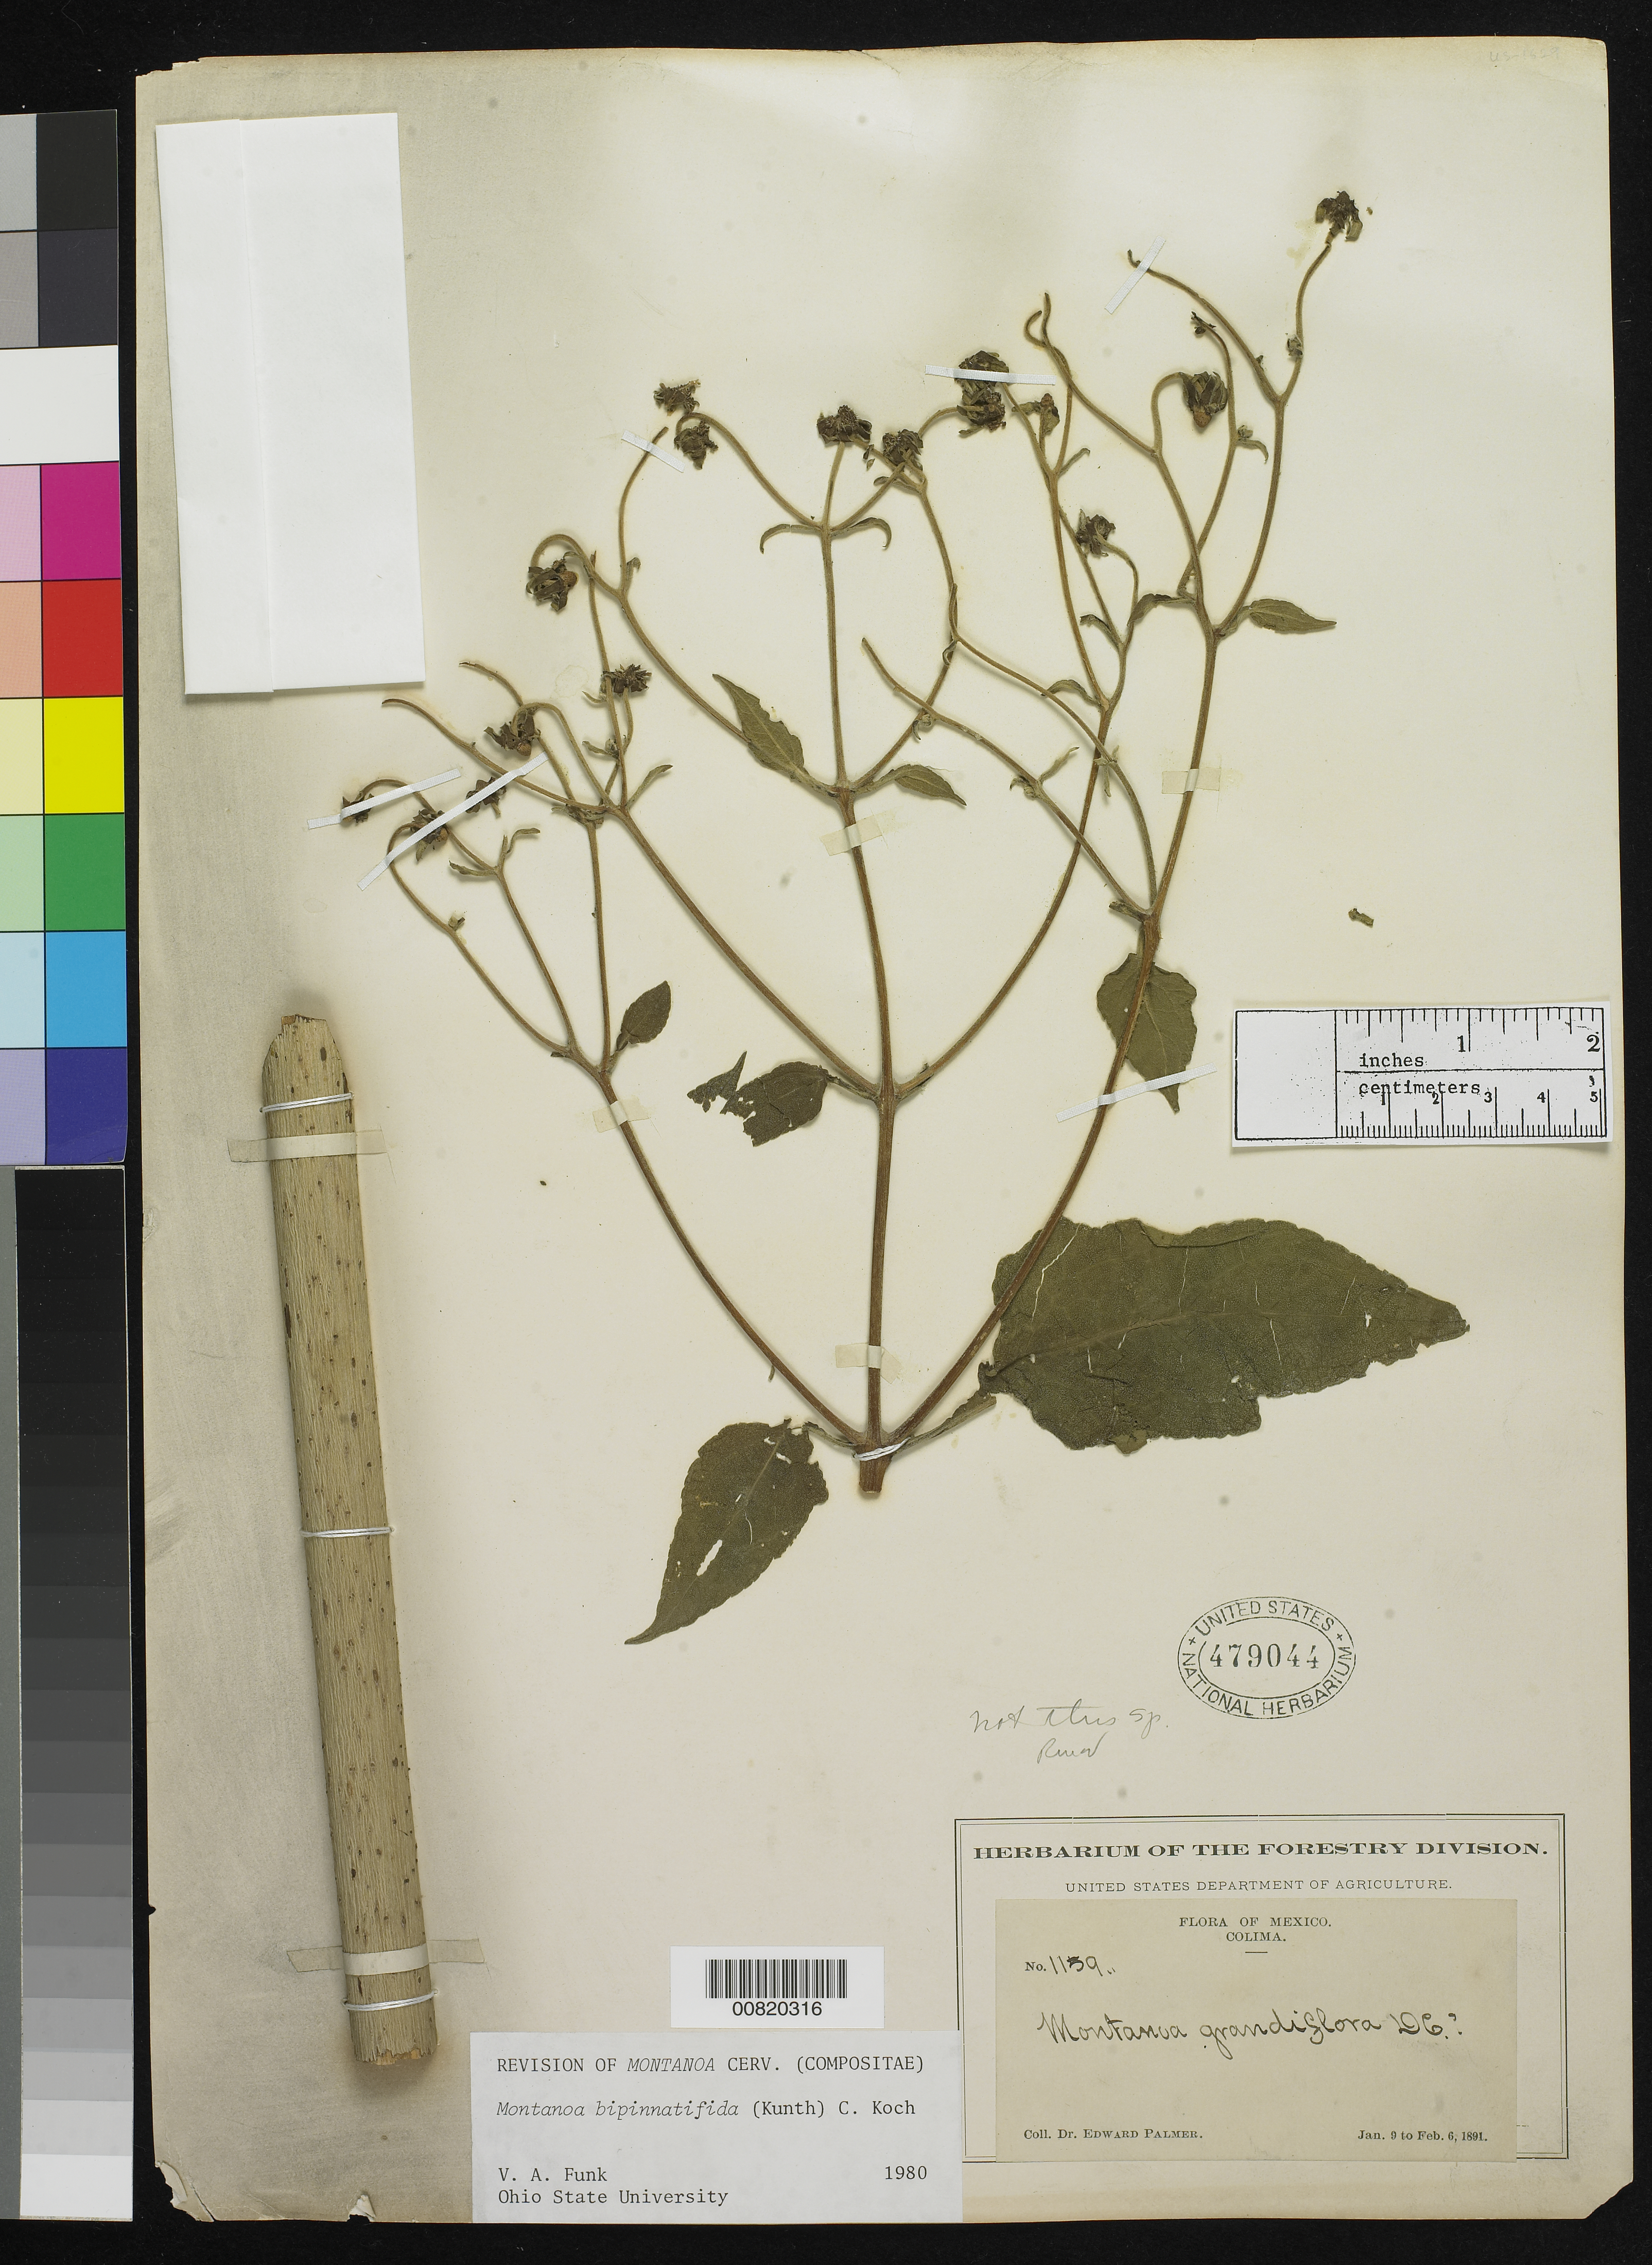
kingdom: Plantae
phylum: Tracheophyta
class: Magnoliopsida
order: Asterales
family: Asteraceae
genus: Montanoa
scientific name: Montanoa bipinnatifida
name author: (Kunth) C. Koch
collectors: E. Palmer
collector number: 1159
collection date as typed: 09 Jan 1891 to 06 Feb 1891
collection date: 1891-01-09/1891-02-06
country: Mexico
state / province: Colima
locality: Colima.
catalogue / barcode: US 479044